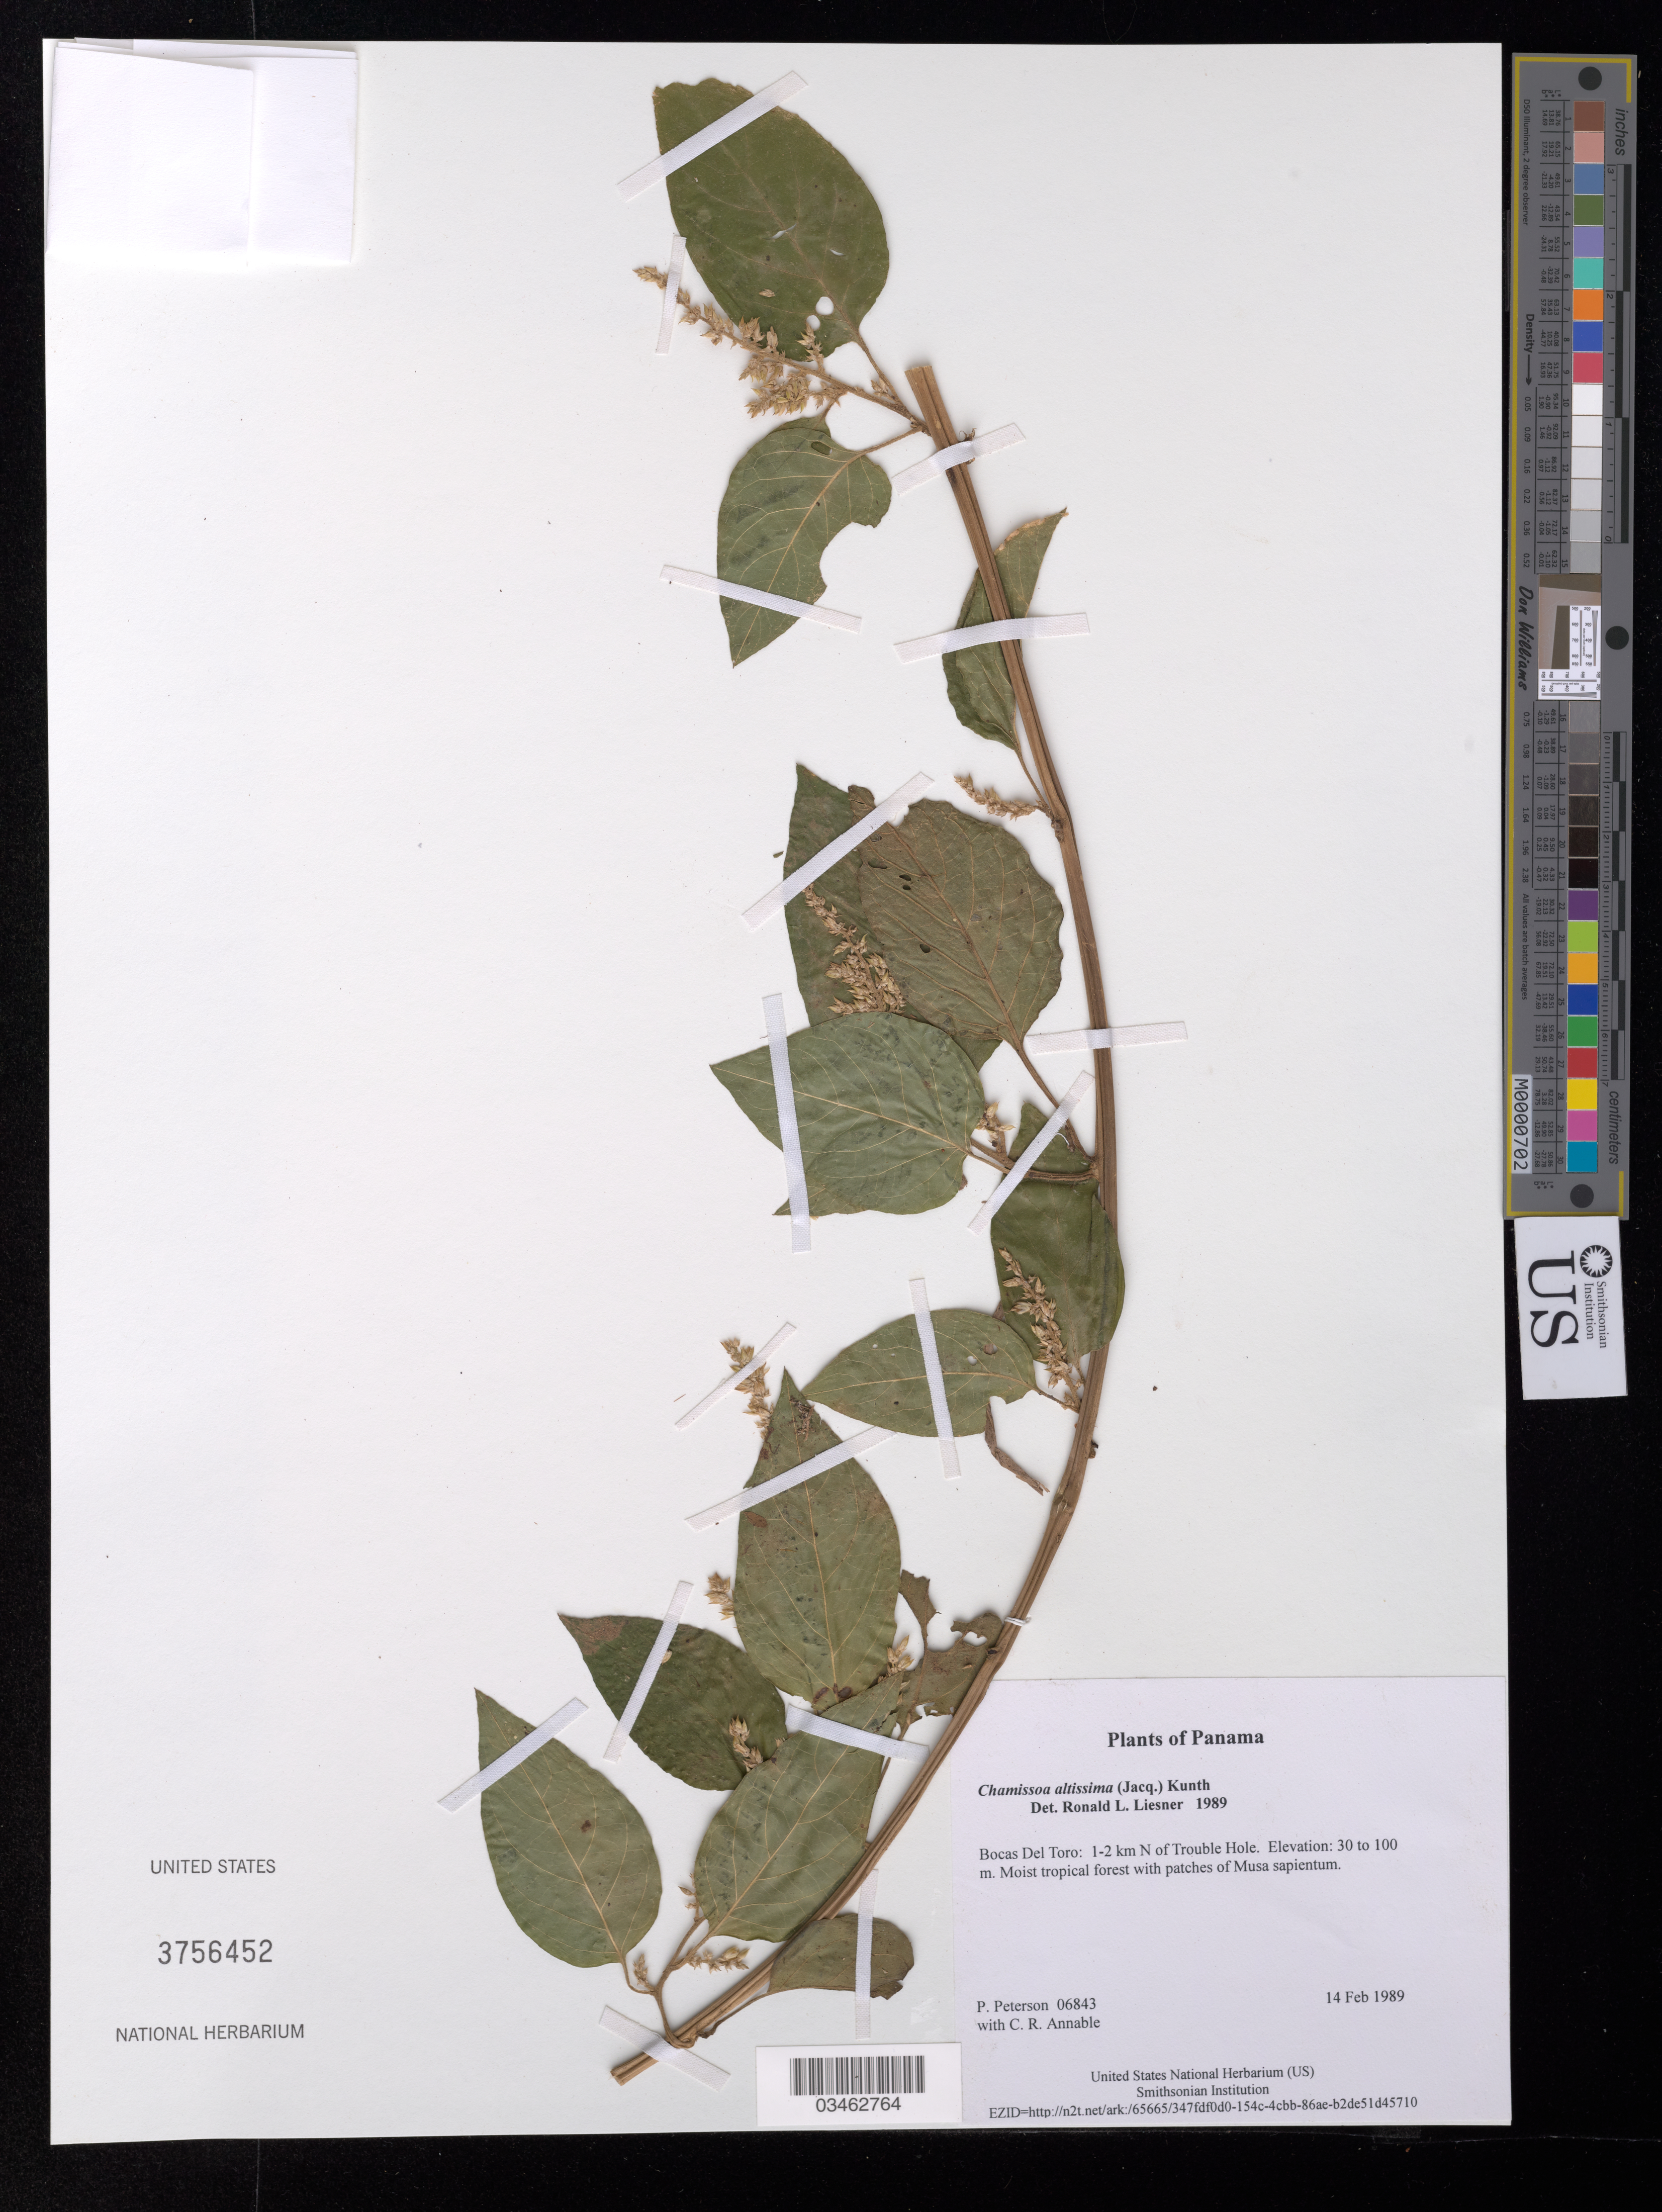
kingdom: Plantae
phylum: Tracheophyta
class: Magnoliopsida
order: Caryophyllales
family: Amaranthaceae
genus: Chamissoa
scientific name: Chamissoa altissima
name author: (Jacq.) Kunth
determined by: Liesner, R. L.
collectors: P. M. Peterson & C. R. Annable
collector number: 06843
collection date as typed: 14 Feb 1989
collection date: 1989-02-14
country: Panama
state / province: Bocas del Toro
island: San Cristobal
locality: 1-2 km N of Trouble Hole.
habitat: Moist tropical forest with patches of Musa sapientum.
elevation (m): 30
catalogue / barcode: US 3756452